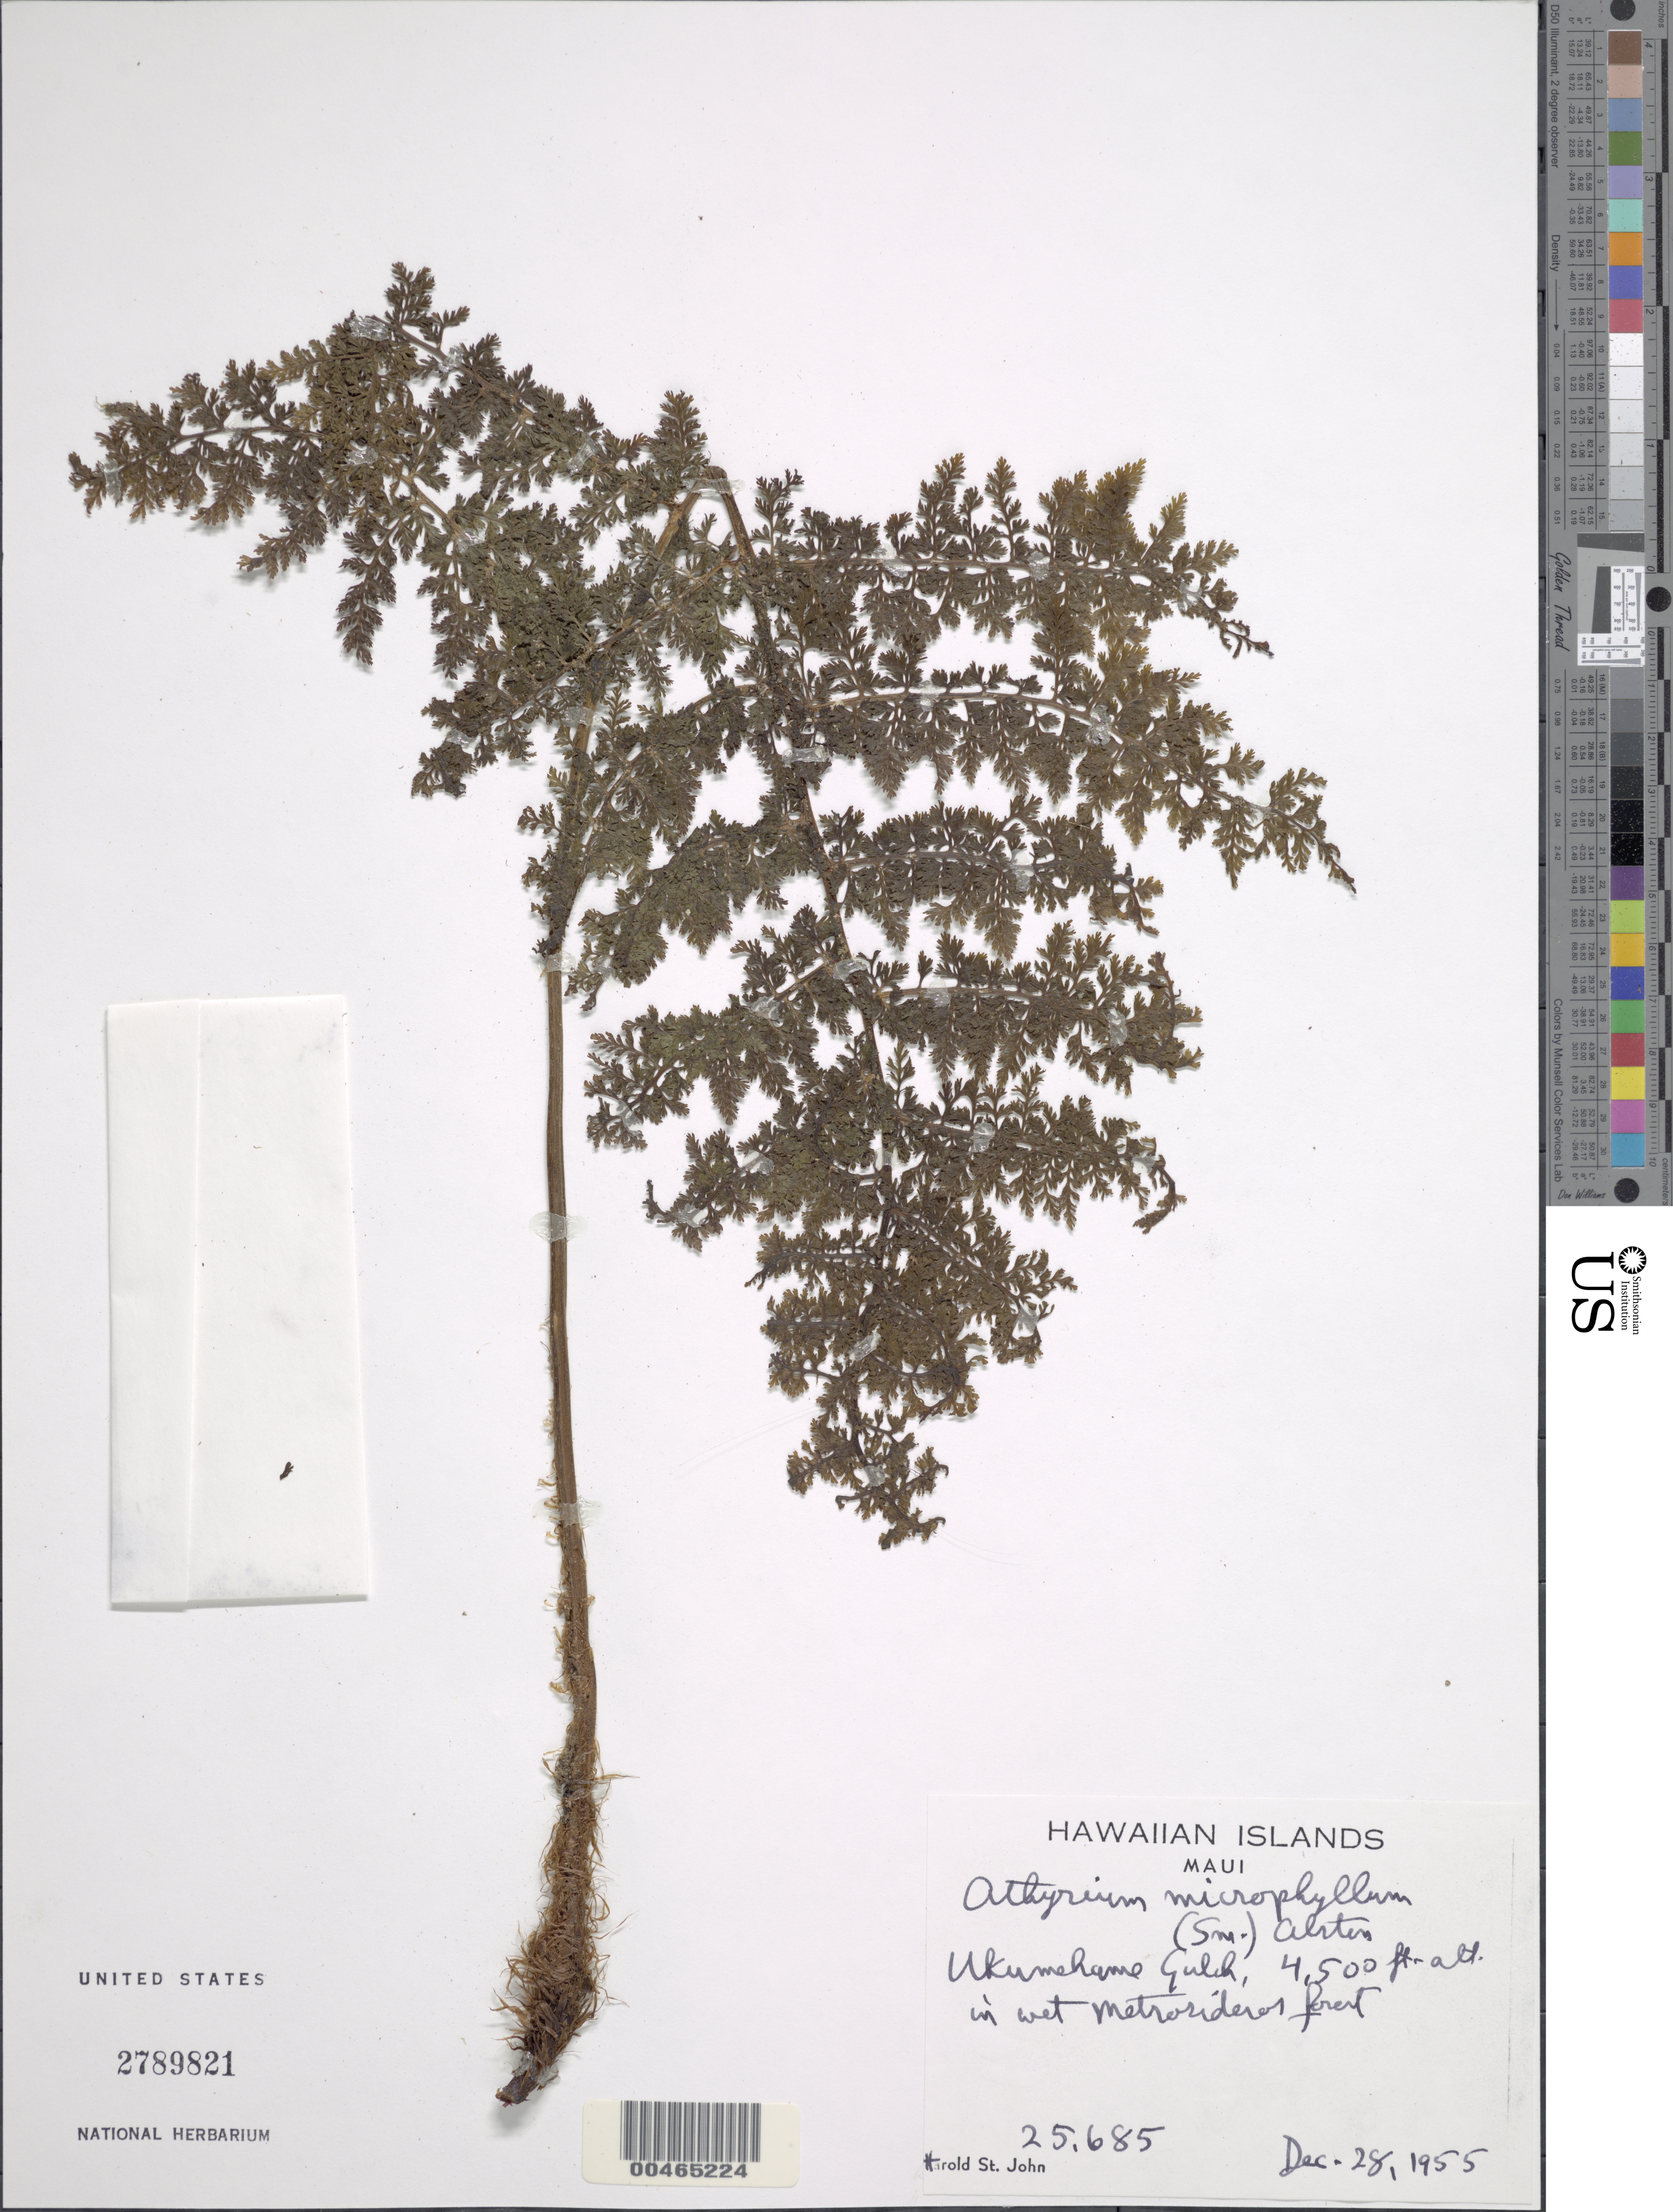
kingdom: Plantae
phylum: Tracheophyta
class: Polypodiopsida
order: Polypodiales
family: Athyriaceae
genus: Athyrium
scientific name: Athyrium microphyllum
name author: (Sm.) Alston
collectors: H. St. John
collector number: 25685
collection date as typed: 28 Dec 1955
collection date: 1955-12-28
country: United States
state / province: Hawaii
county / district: Maui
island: Maui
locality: Ukumehame Gulch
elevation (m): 1372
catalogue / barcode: US 2789821